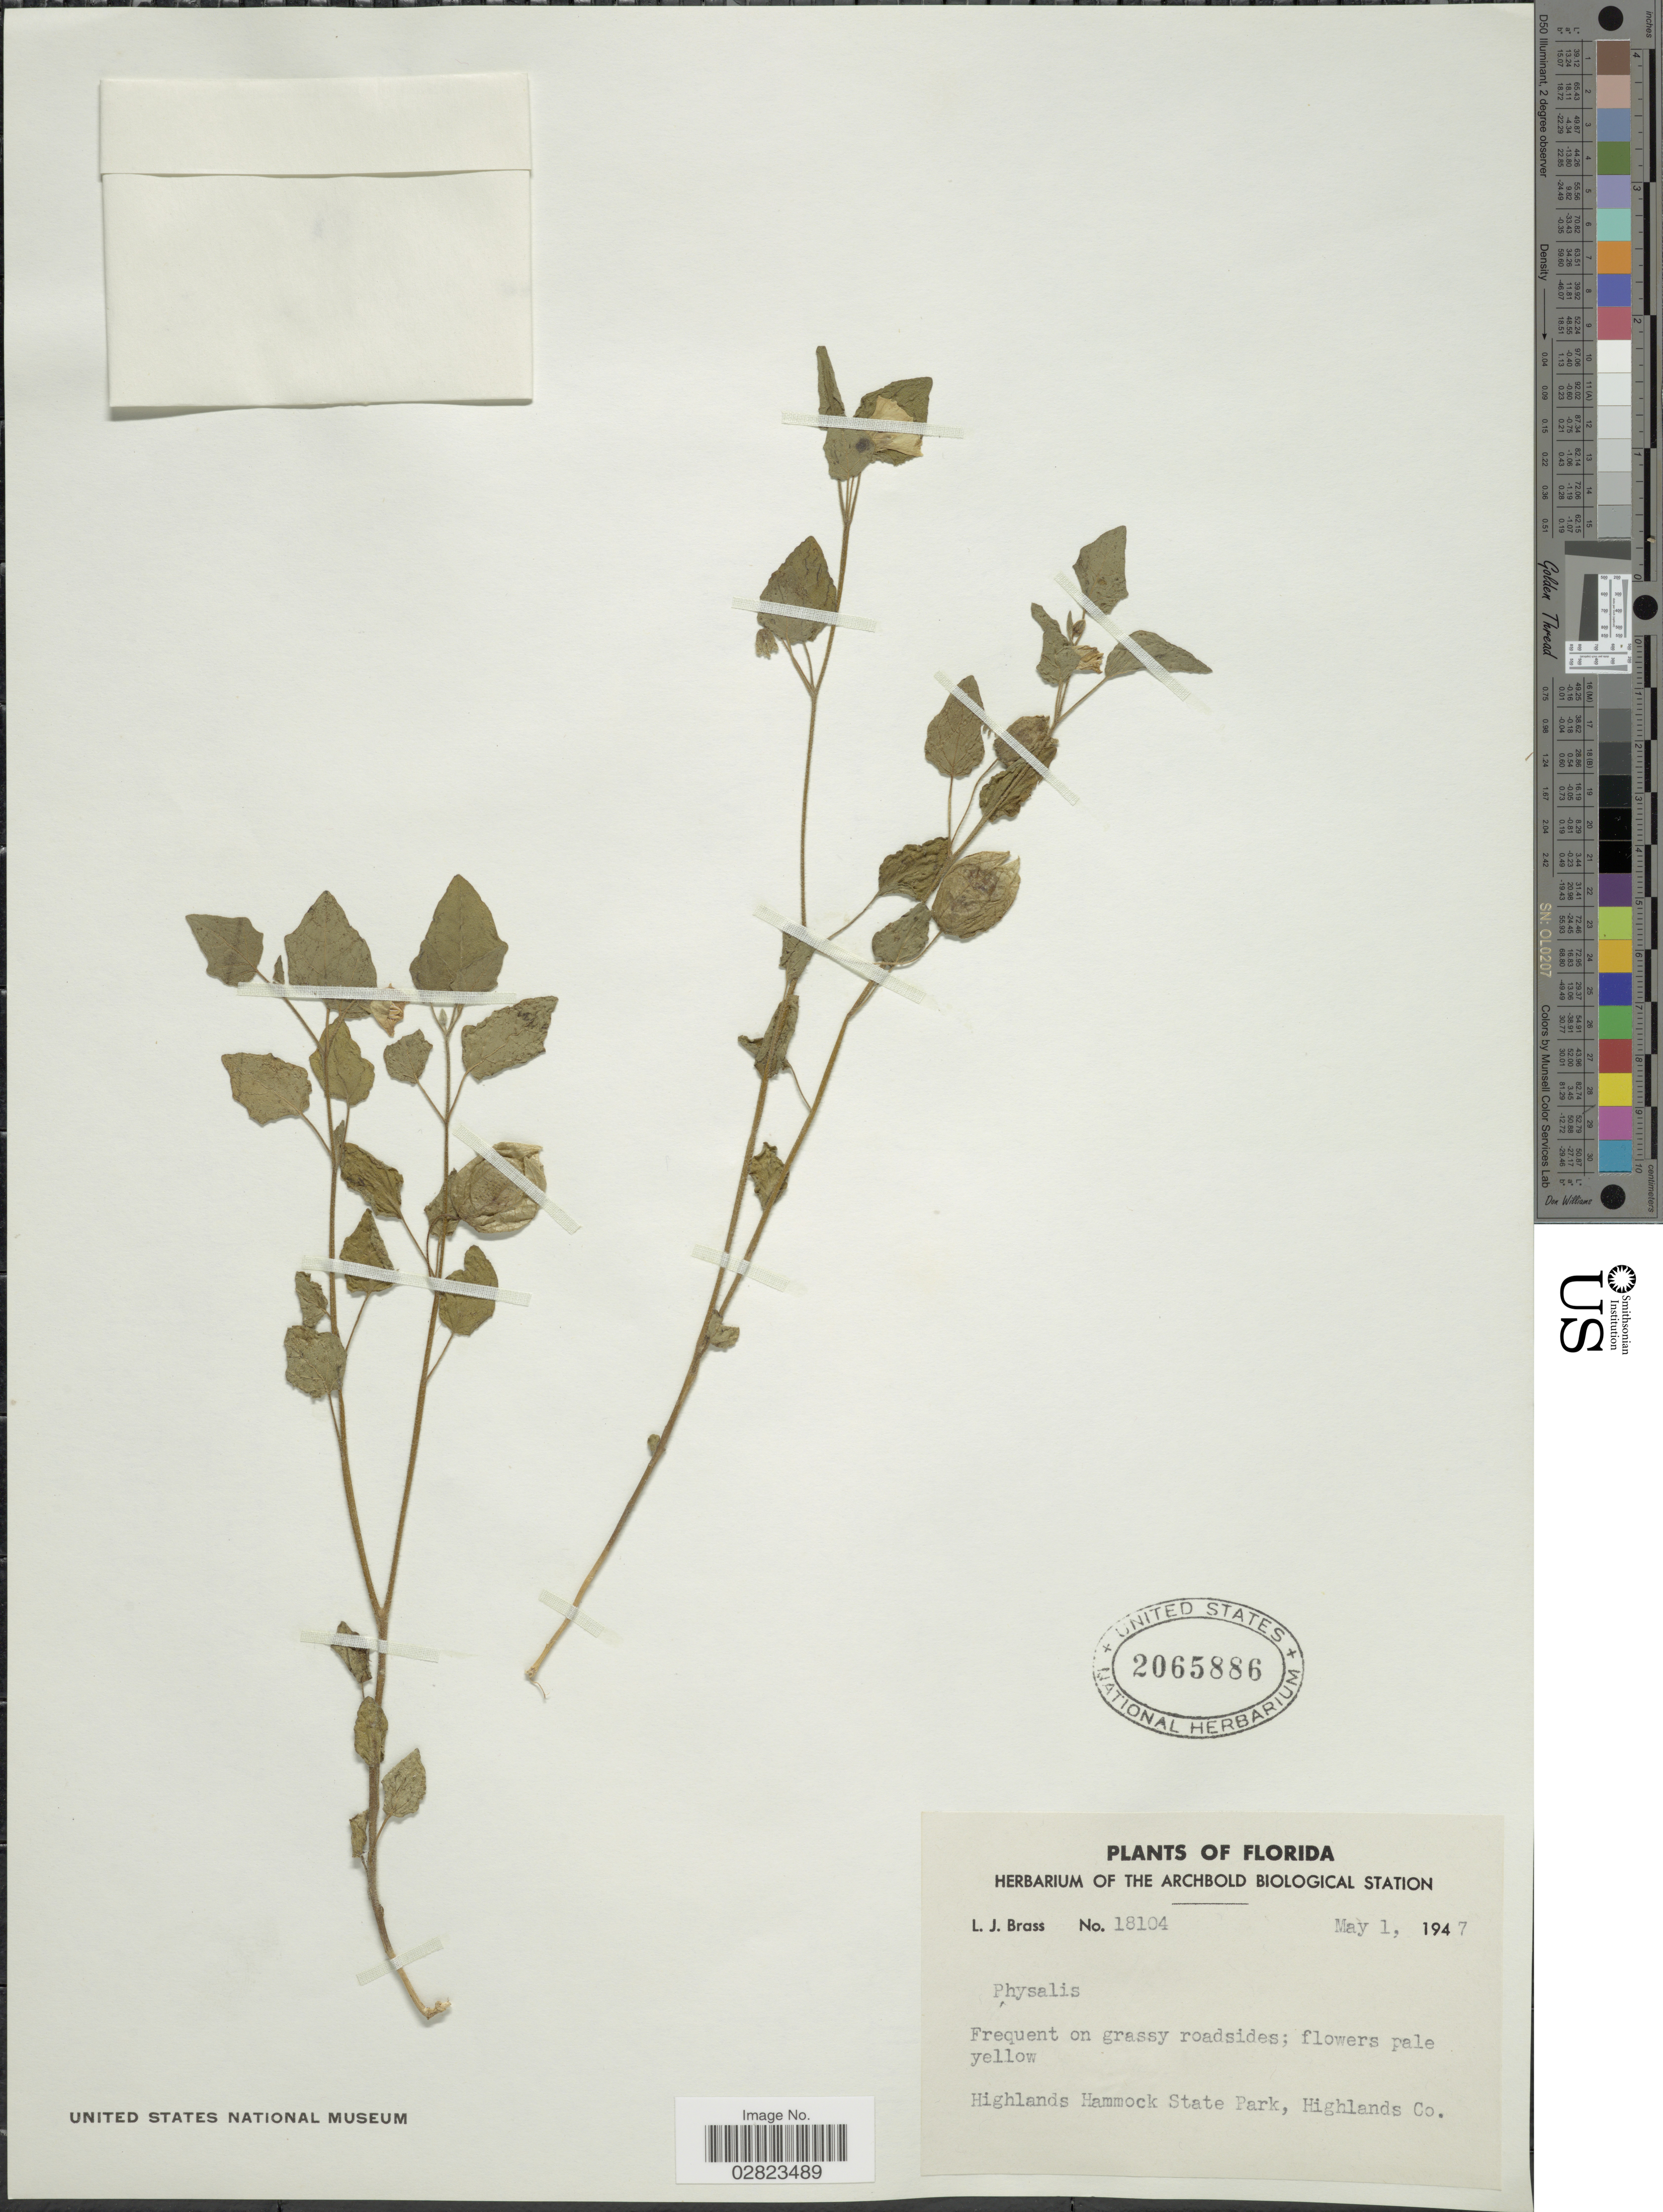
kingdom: Plantae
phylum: Tracheophyta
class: Magnoliopsida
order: Solanales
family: Solanaceae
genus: Physalis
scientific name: Physalis heterophylla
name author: Nees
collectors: L. J. Brass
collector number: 18104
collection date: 1947-05-01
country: United States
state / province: Florida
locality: Highlands Hammock State Park, Highlands Co.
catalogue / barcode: US 2065886